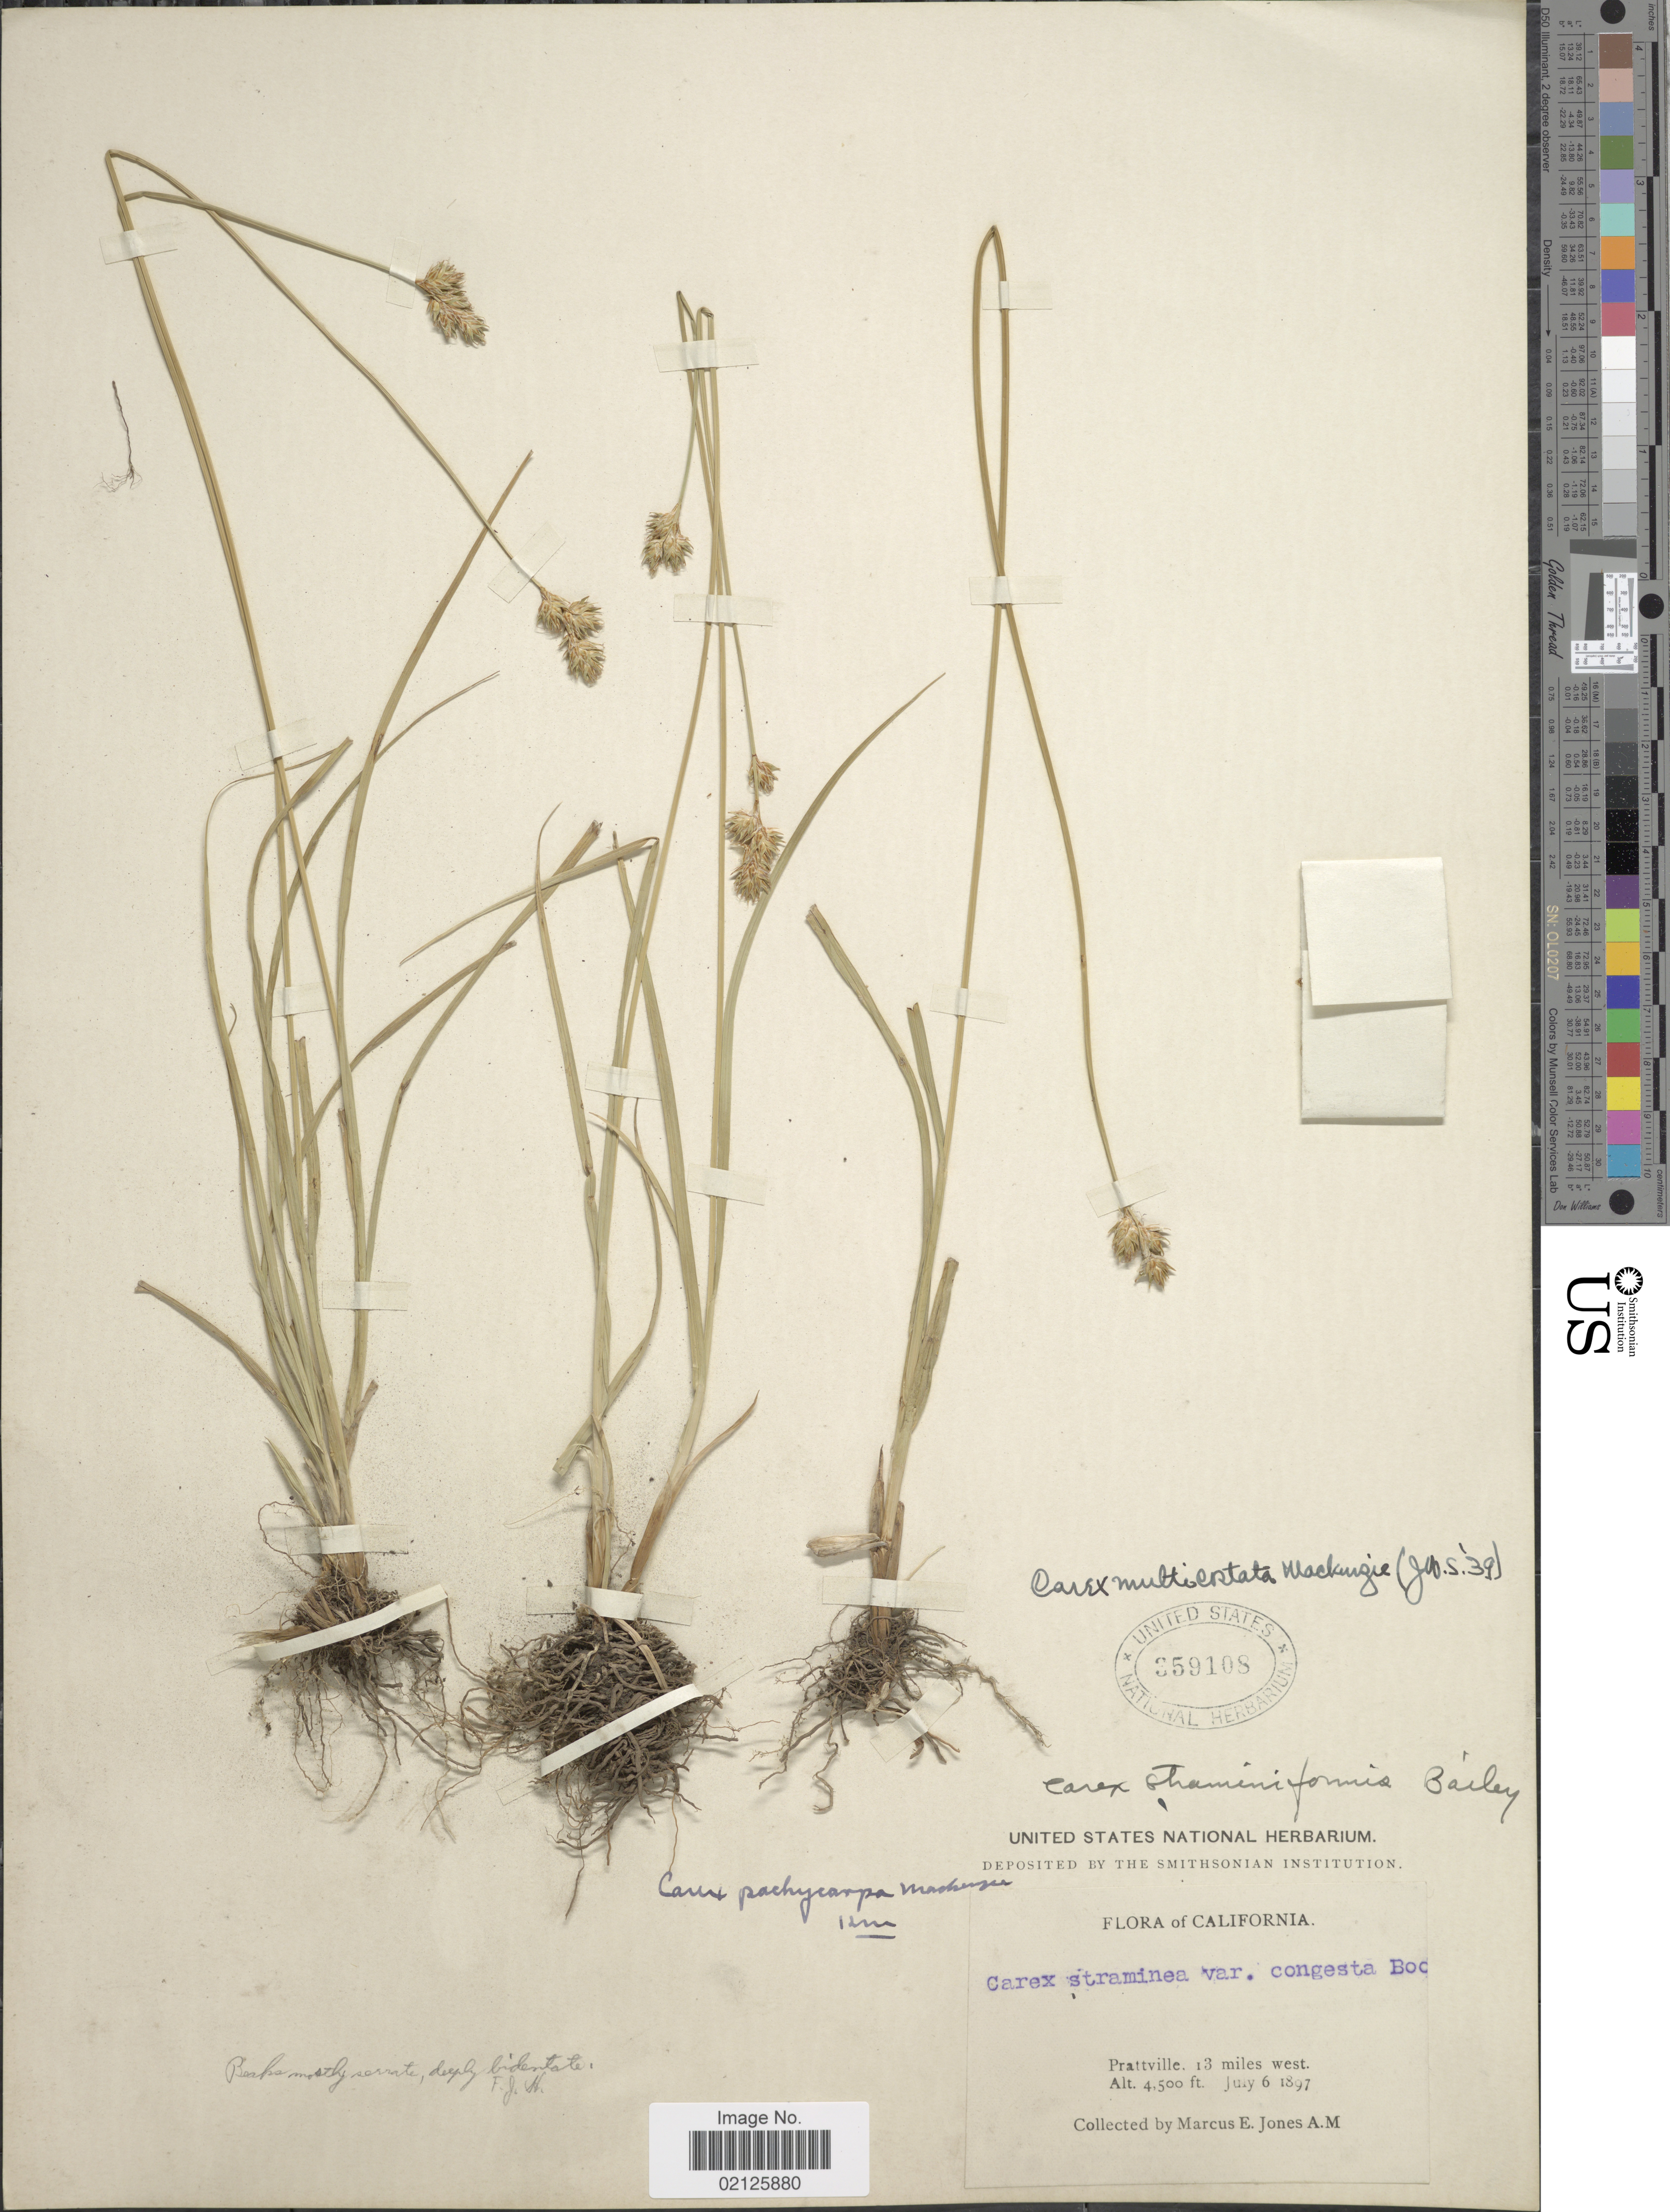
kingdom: Plantae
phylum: Tracheophyta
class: Liliopsida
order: Poales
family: Cyperaceae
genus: Carex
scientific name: Carex multicostata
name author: Mack.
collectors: M. E. Jones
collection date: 1897-07-06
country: United States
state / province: California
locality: Prattville, 13 miles west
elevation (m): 1372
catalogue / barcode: US 359108